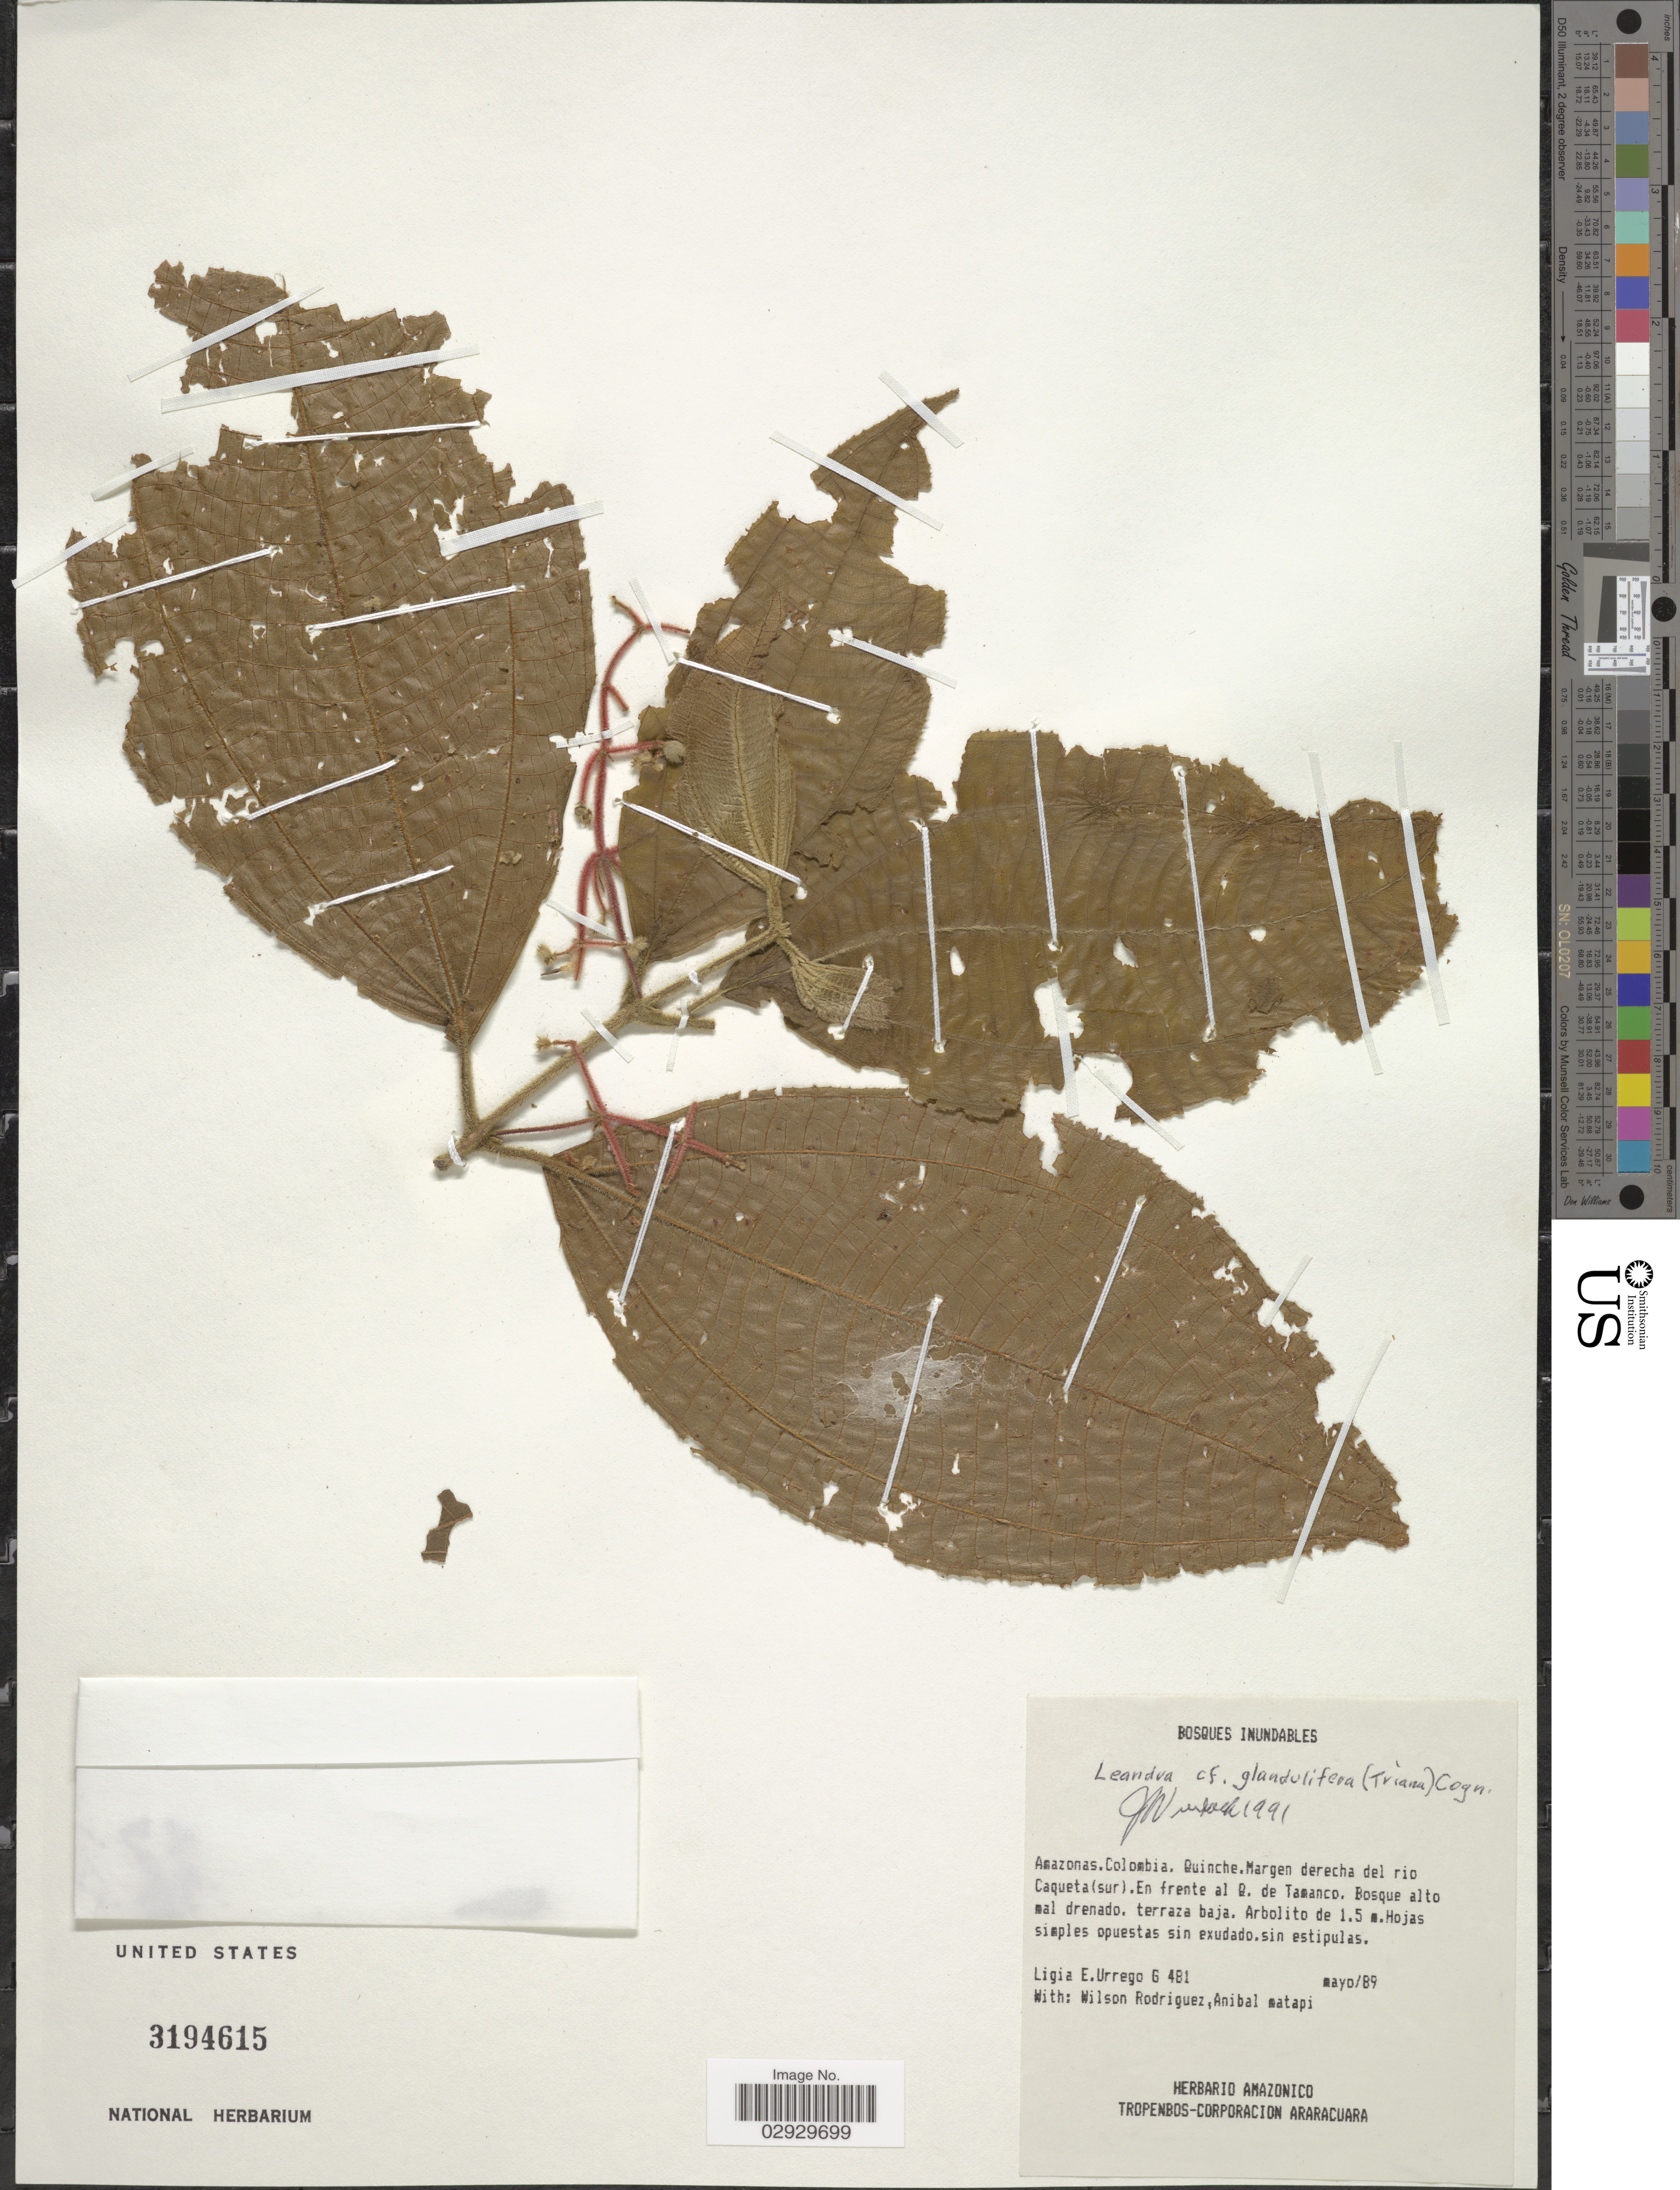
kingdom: Plantae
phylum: Tracheophyta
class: Magnoliopsida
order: Myrtales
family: Melastomataceae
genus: Leandra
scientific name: Leandra glandulifera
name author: (Triana) Cogn.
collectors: L. Urrego G., W. Rodriguez & A. Matapi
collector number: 481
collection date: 1989-05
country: Colombia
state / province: Amazônas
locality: Quinche. Margen derecha del rio Caqueta (sur). En frente al Q. de Tamanco.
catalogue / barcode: US 3194615